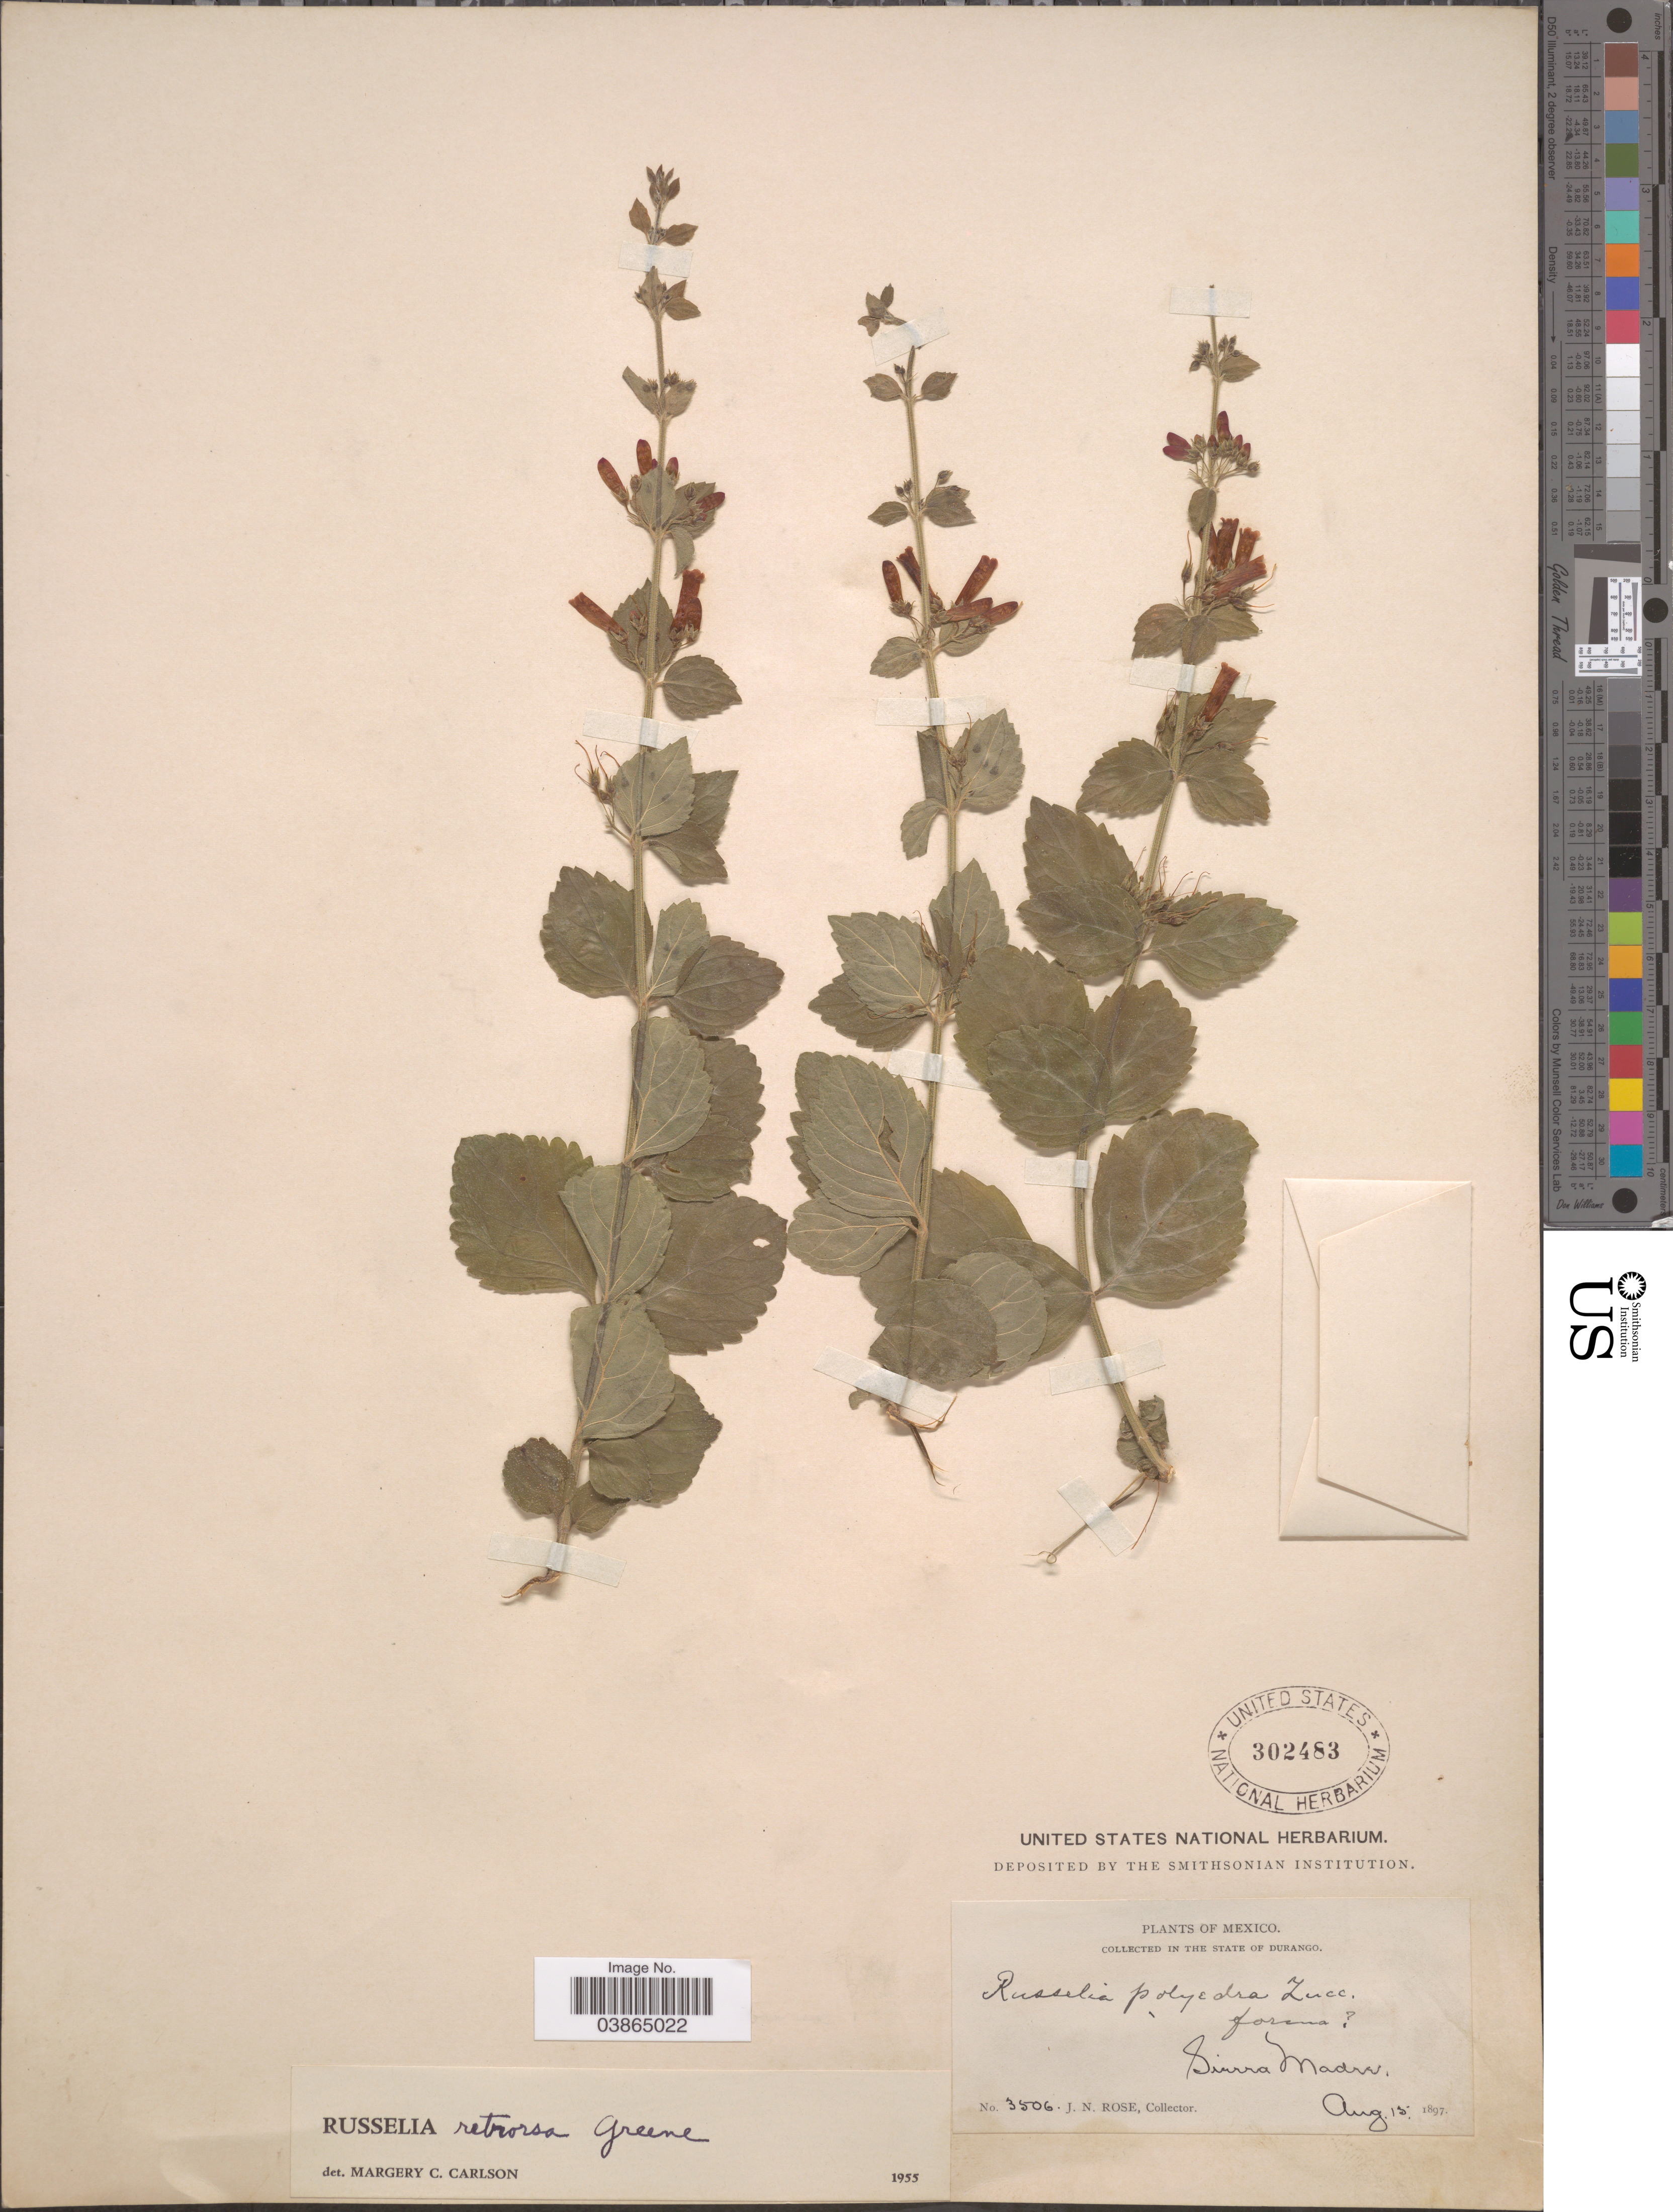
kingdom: Plantae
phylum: Tracheophyta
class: Magnoliopsida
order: Lamiales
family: Plantaginaceae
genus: Russelia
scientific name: Russelia retrorsa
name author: Greene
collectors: J. N. Rose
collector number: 3506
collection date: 1897-08-15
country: Mexico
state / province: Durango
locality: Sierra Madre.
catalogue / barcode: US 302483